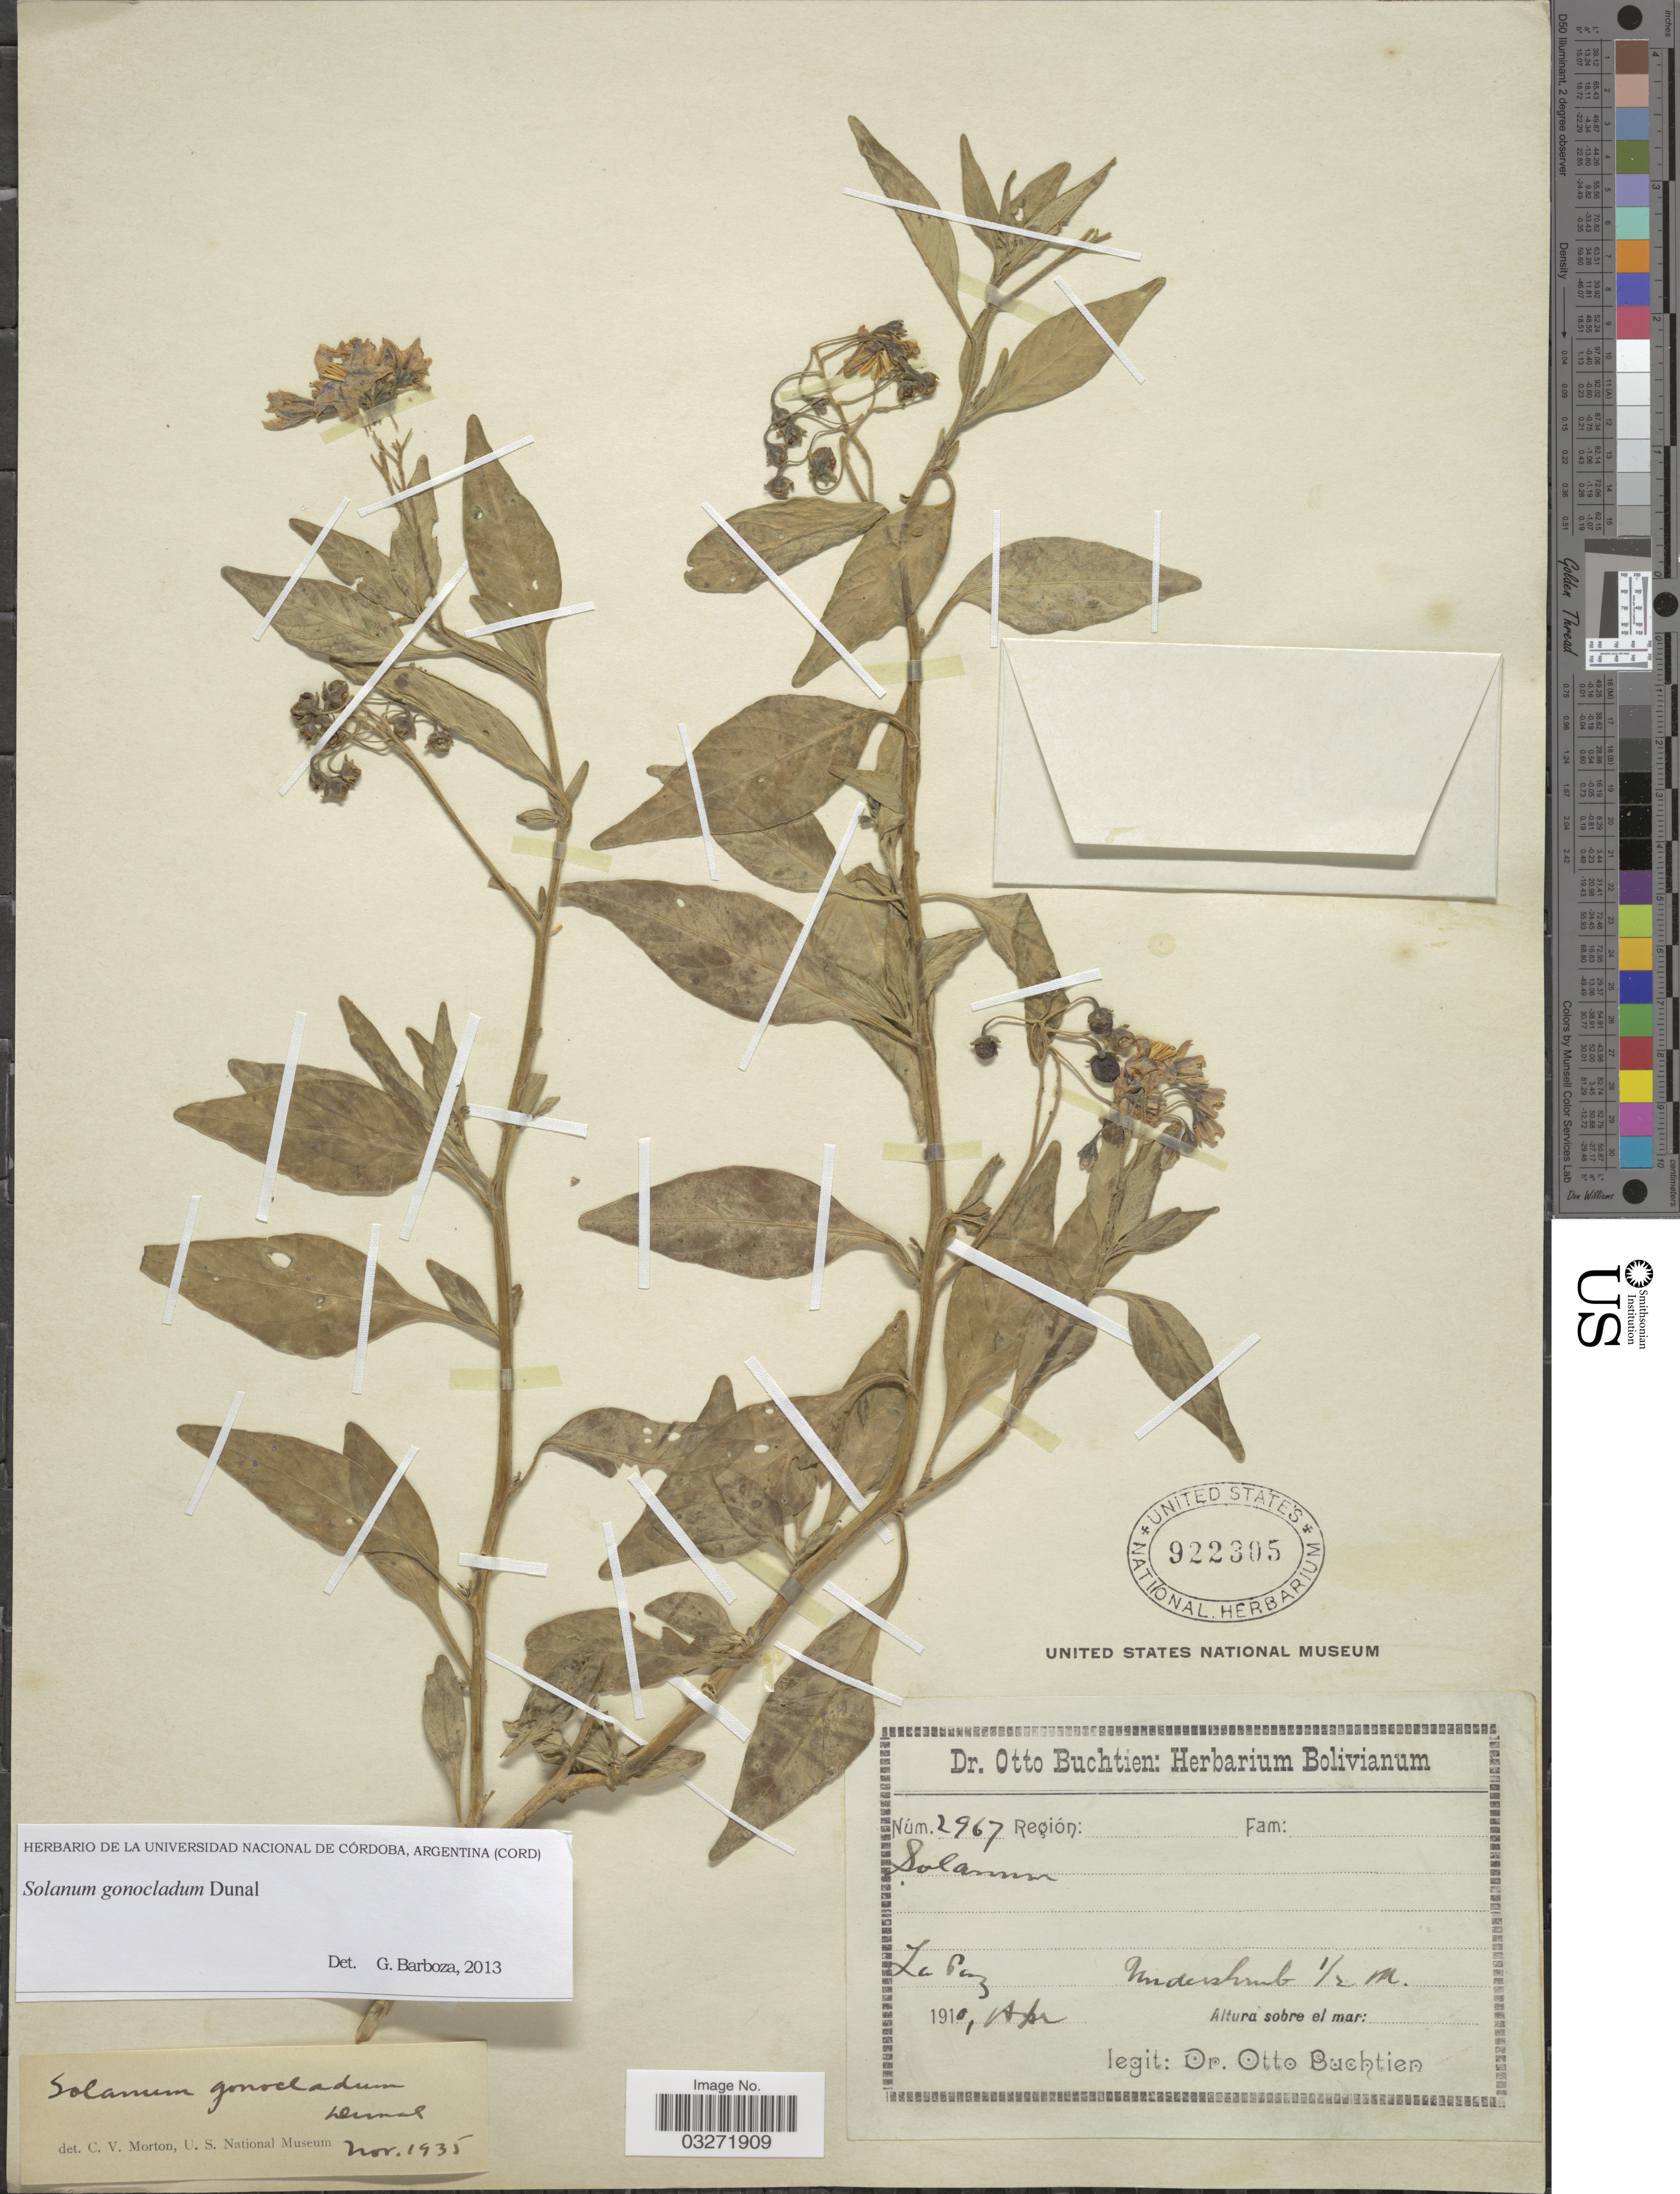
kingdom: Plantae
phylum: Tracheophyta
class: Magnoliopsida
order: Solanales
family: Solanaceae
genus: Solanum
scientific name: Solanum gonocladum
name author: Dunal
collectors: O. Buchtien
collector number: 2967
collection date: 1910-04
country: Bolivia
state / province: La Paz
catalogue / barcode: US 922305